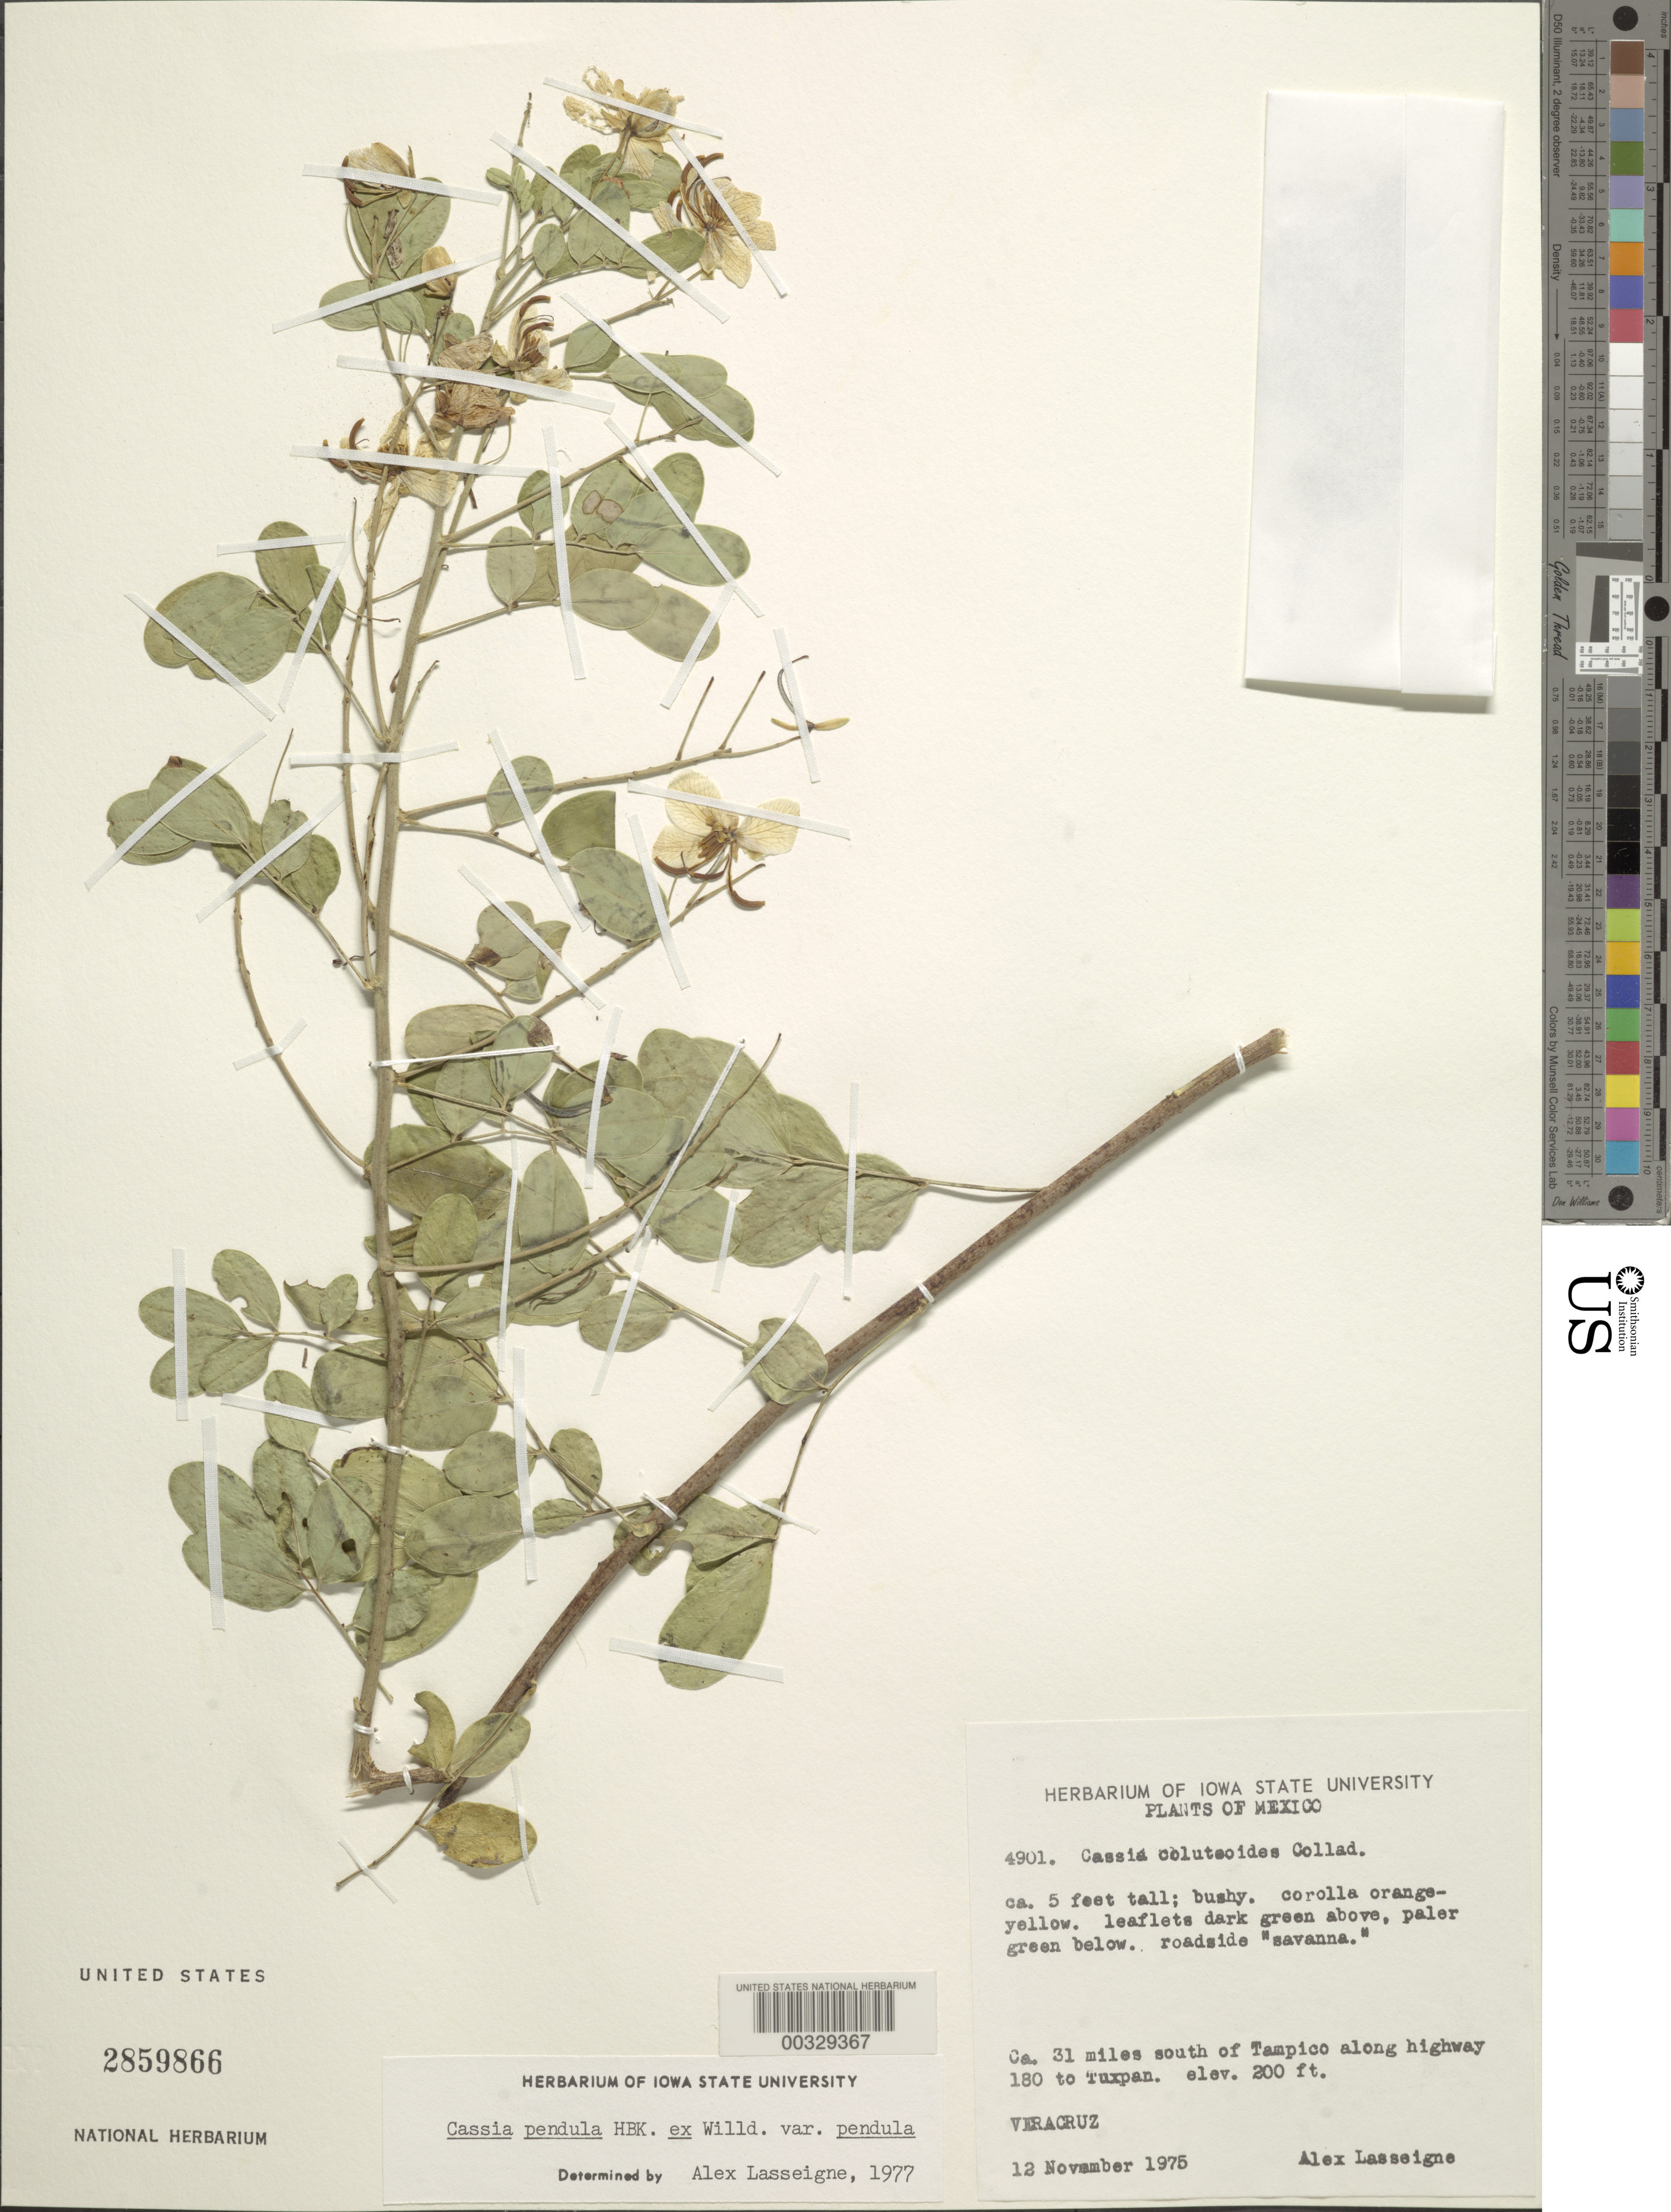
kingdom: Plantae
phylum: Tracheophyta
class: Magnoliopsida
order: Fabales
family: Fabaceae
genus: Senna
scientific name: Senna pendula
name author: (Humb. & Bonpl. ex Willd.) H.S. Irwin & Barneby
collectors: A. Lasseigne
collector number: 4901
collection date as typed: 12 Nov 1975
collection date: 1975-11-12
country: Mexico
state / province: Veracruz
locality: Ca 31 mi S of tampico along highway 180 to Tuxpan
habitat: Roadside "savanna"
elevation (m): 61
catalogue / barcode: US 2859866